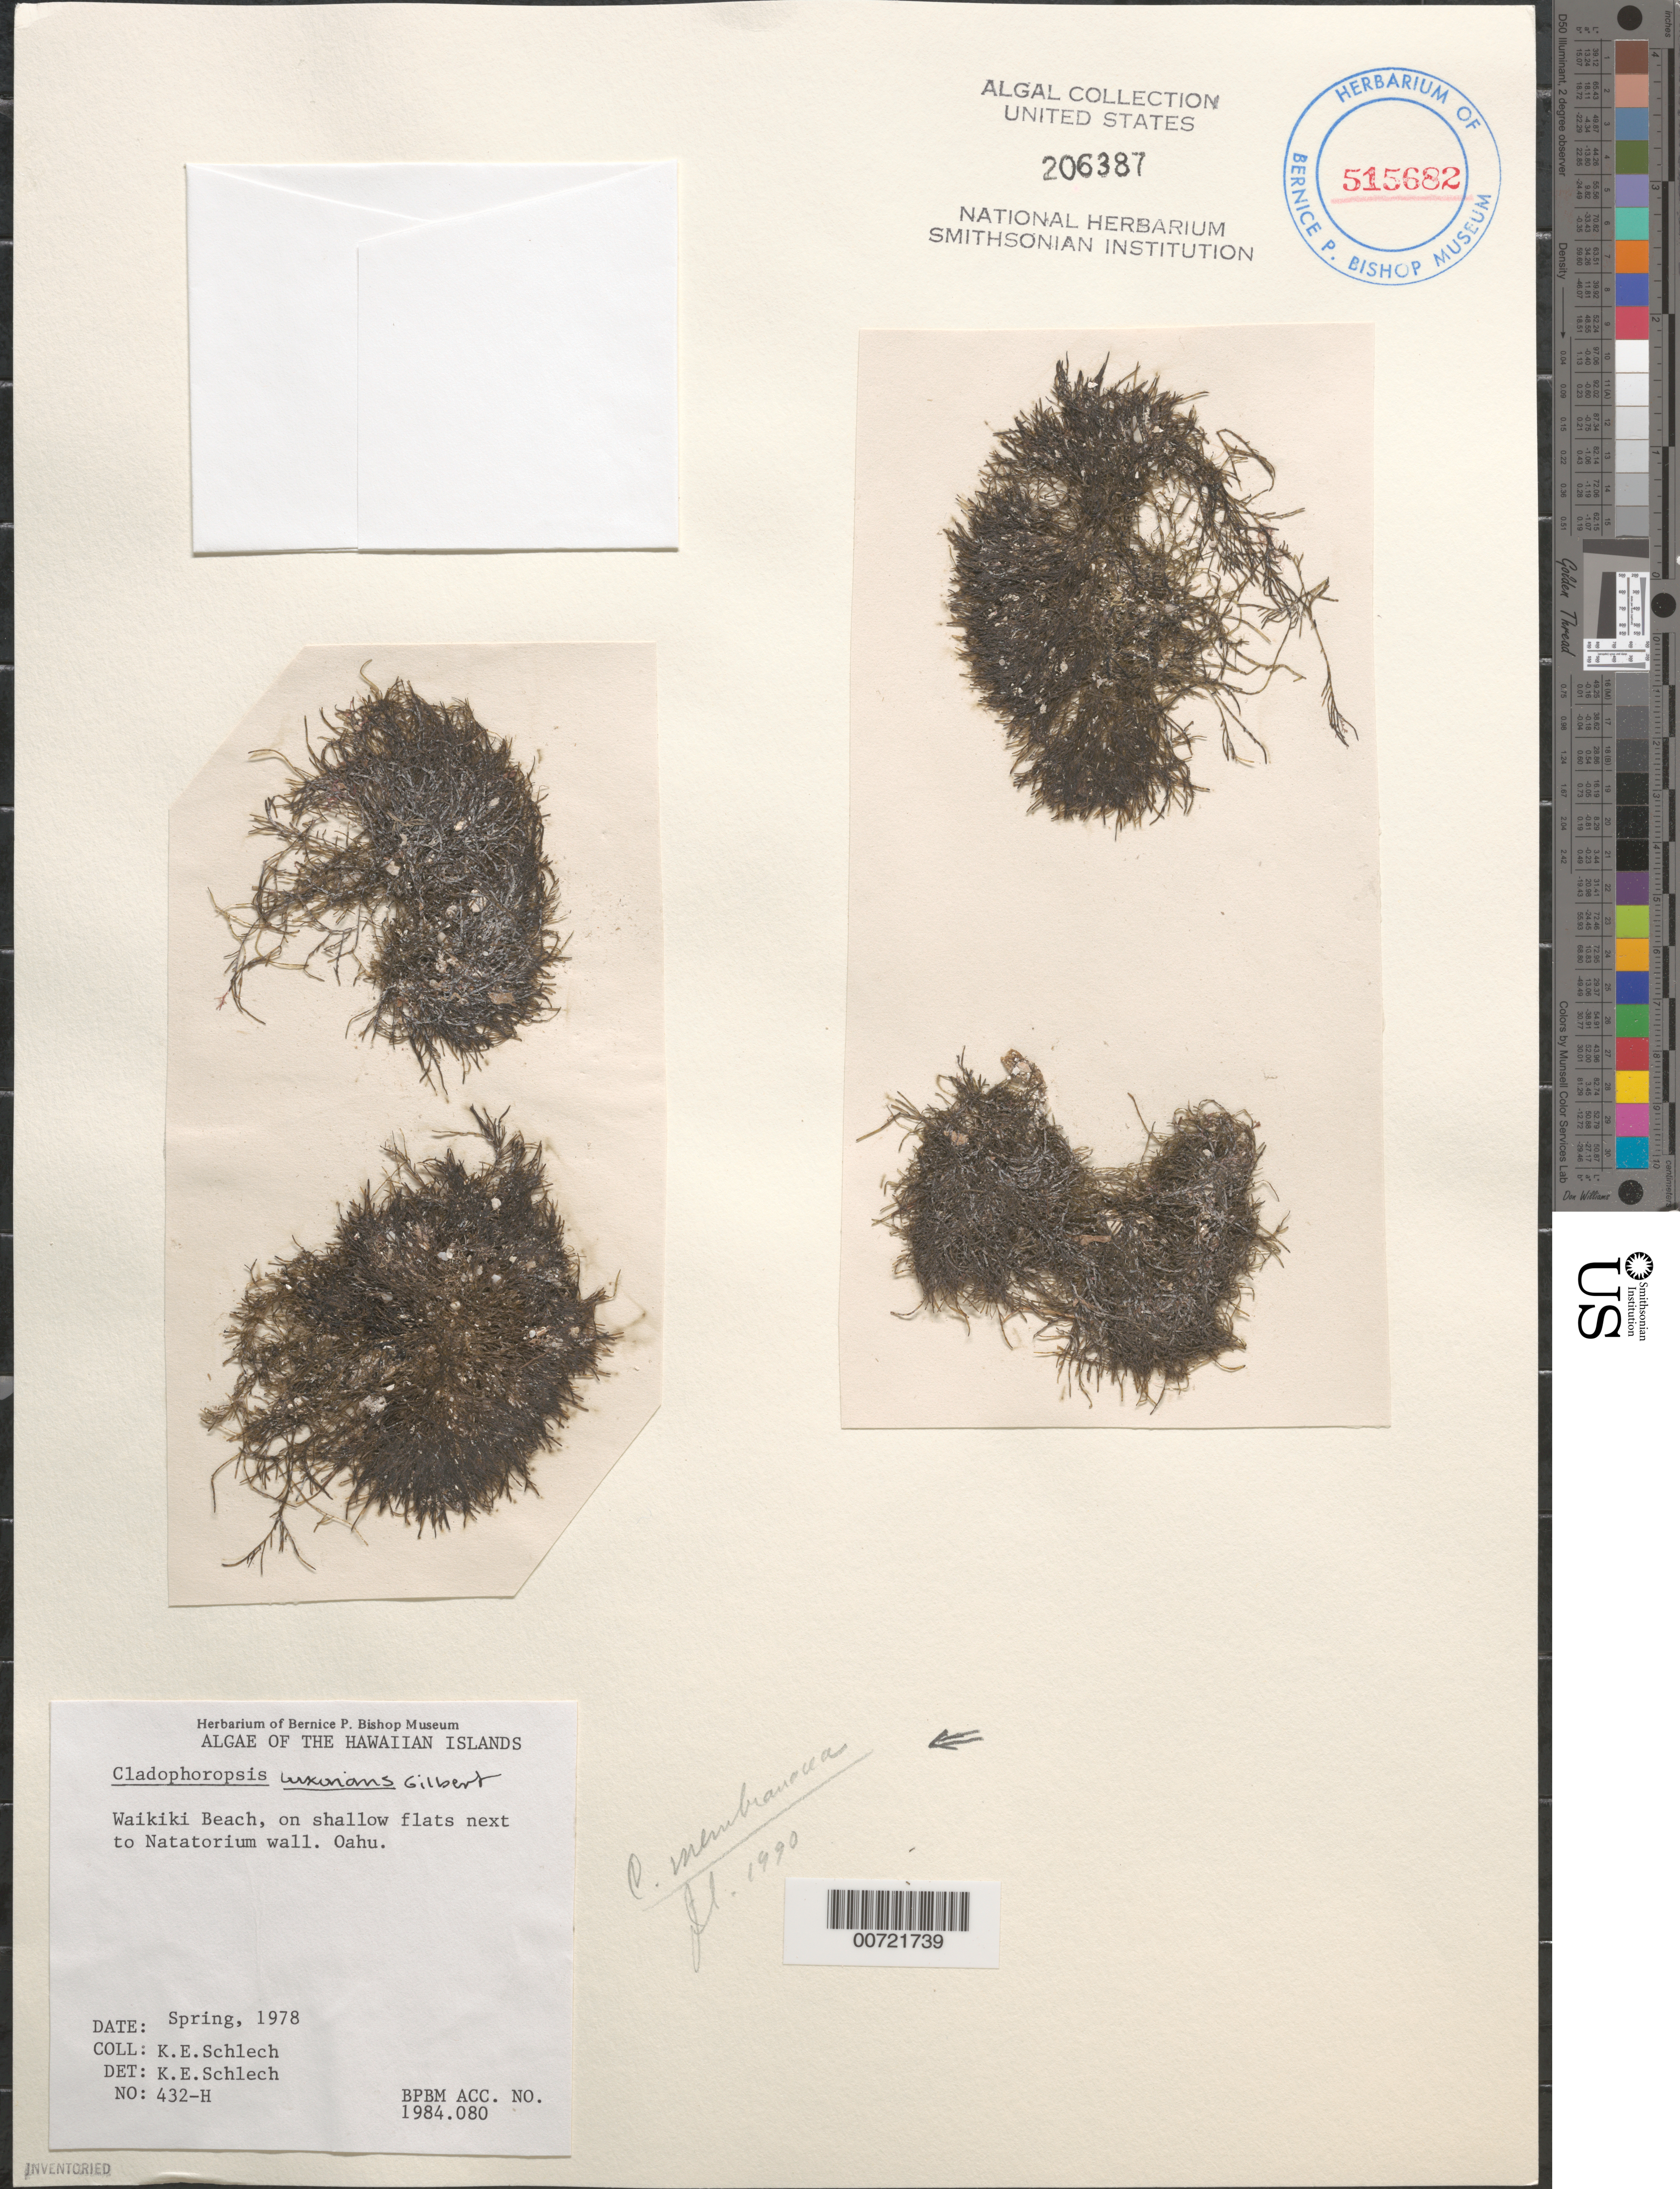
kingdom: Plantae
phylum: Chlorophyta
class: Ulvophyceae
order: Siphonocladales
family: Boodleaceae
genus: Cladophoropsis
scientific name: Cladophoropsis membranacea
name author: (Hofman-Bang) Børgesen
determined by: Stewart, Joan G.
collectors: K. Schlech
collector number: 432-H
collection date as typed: Spr 1978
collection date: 1978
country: United States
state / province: Hawaii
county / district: Honolulu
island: Oahu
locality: Waikiki Beach, shallow flats next to Natatorium wall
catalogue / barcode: US 206387